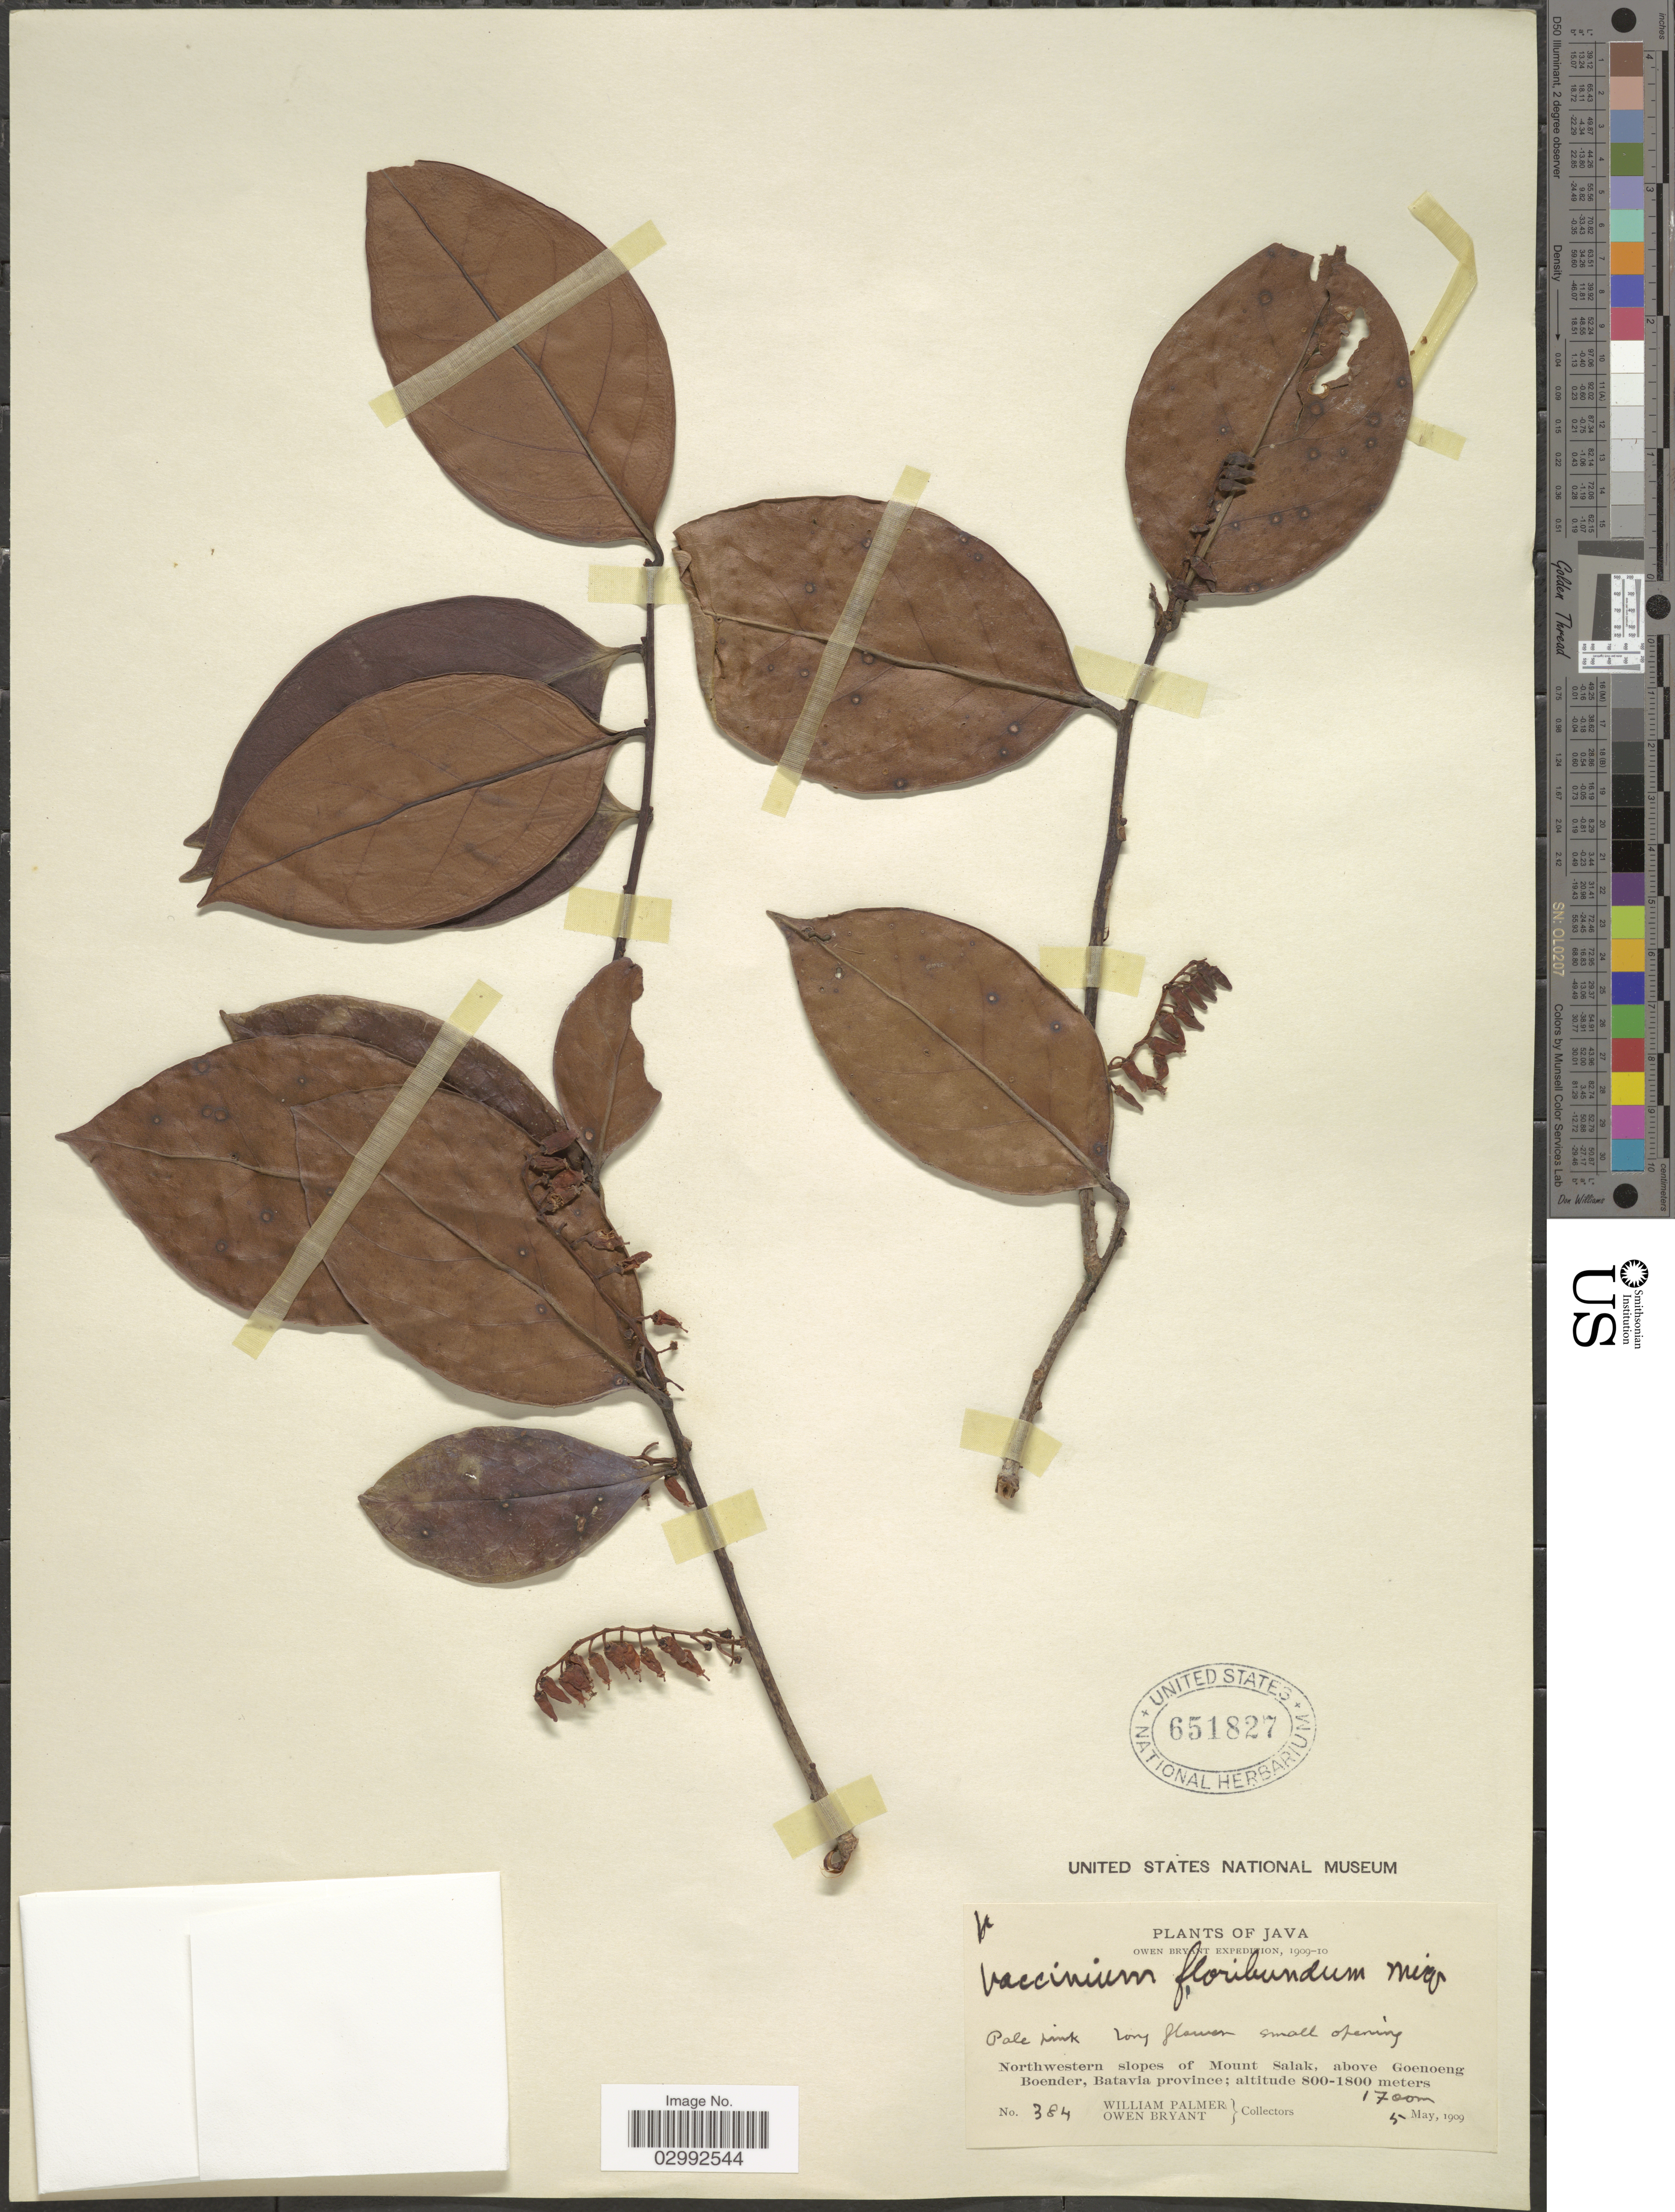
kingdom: Plantae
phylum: Tracheophyta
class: Magnoliopsida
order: Ericales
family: Ericaceae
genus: Vaccinium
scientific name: Vaccinium floribundum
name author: Kunth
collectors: W. Palmer & O. Bryant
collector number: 384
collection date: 1909-05-05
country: Indonesia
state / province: Java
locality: Northwestern slopes of Mount Salak, above Goenoeng Boender, Batavia province.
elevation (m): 1700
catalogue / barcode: US 651827